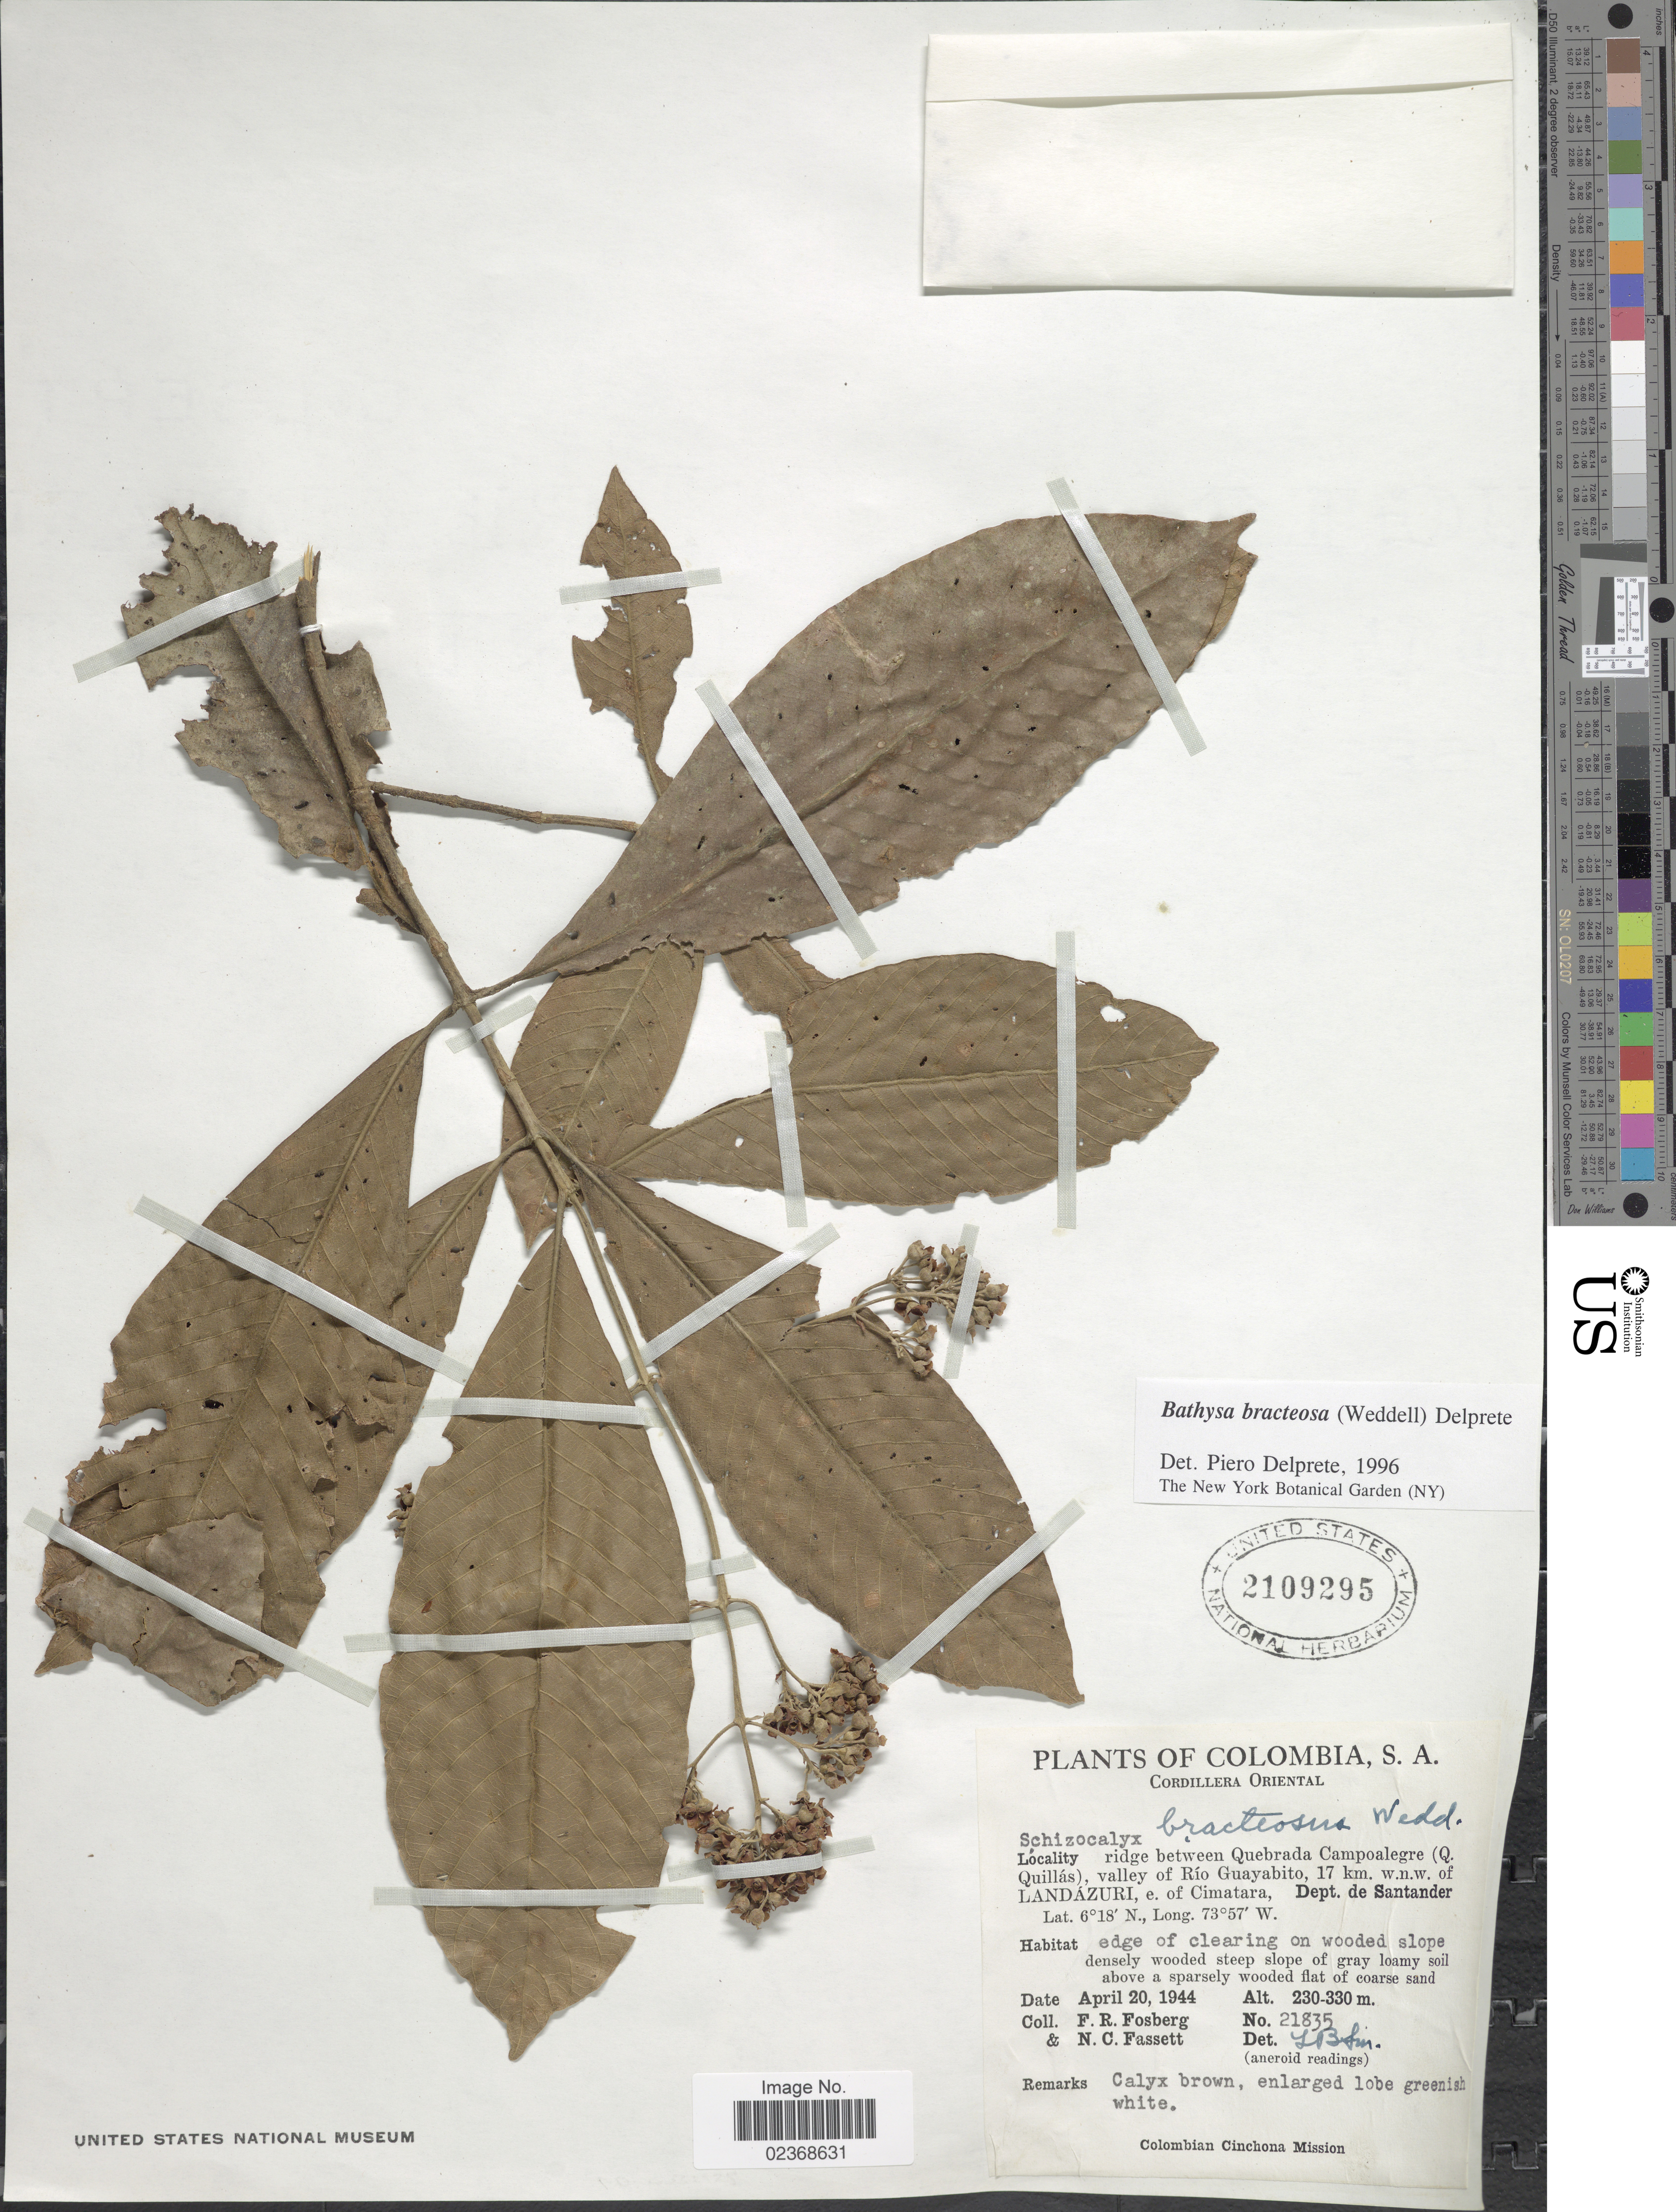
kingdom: Plantae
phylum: Tracheophyta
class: Magnoliopsida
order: Gentianales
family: Rubiaceae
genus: Schizocalyx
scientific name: Schizocalyx bracteosus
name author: Wedd.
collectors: F. R. Fosberg & N. C. Fassett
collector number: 21835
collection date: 1944-04-20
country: Colombia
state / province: Santander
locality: Cordillera Oriental, ridge between Quebrada Campoalegre (Q. Quillas), valley of Rio Guayabito, 17 km. w.n.w. of Landazuri, e. of Cimatara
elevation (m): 230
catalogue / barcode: US 2109295